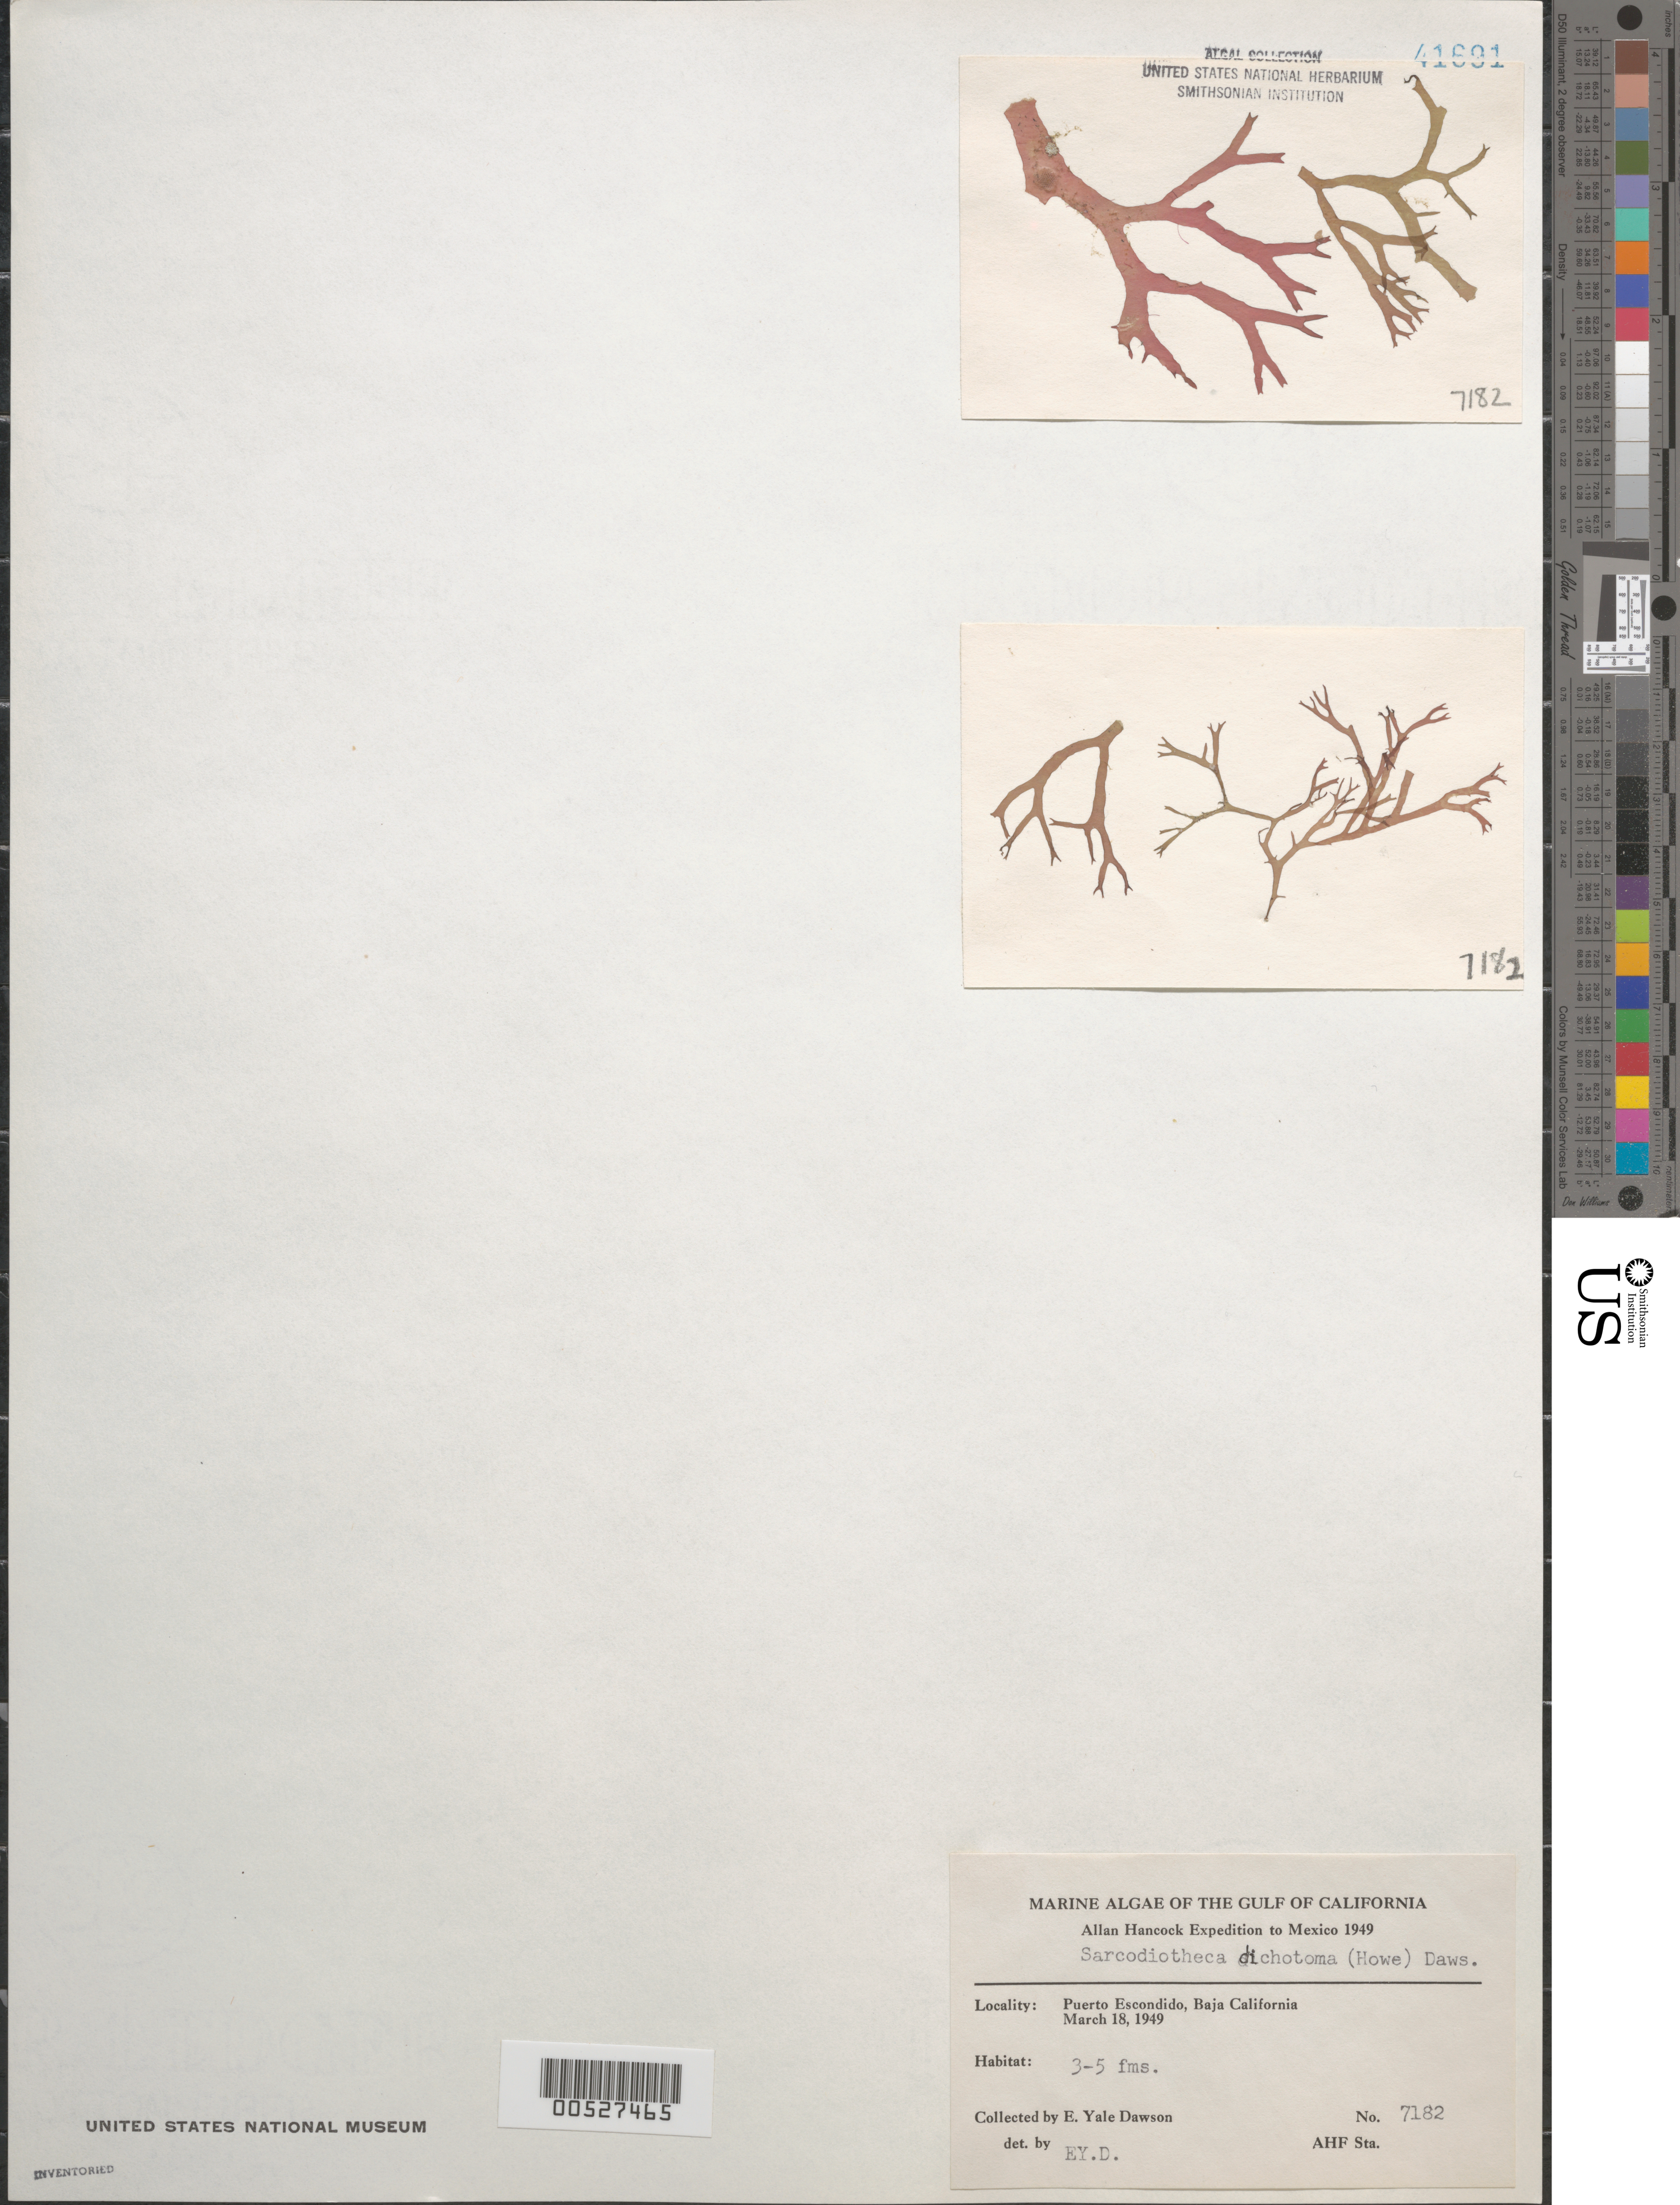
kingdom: Plantae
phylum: Rhodophyta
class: Florideophyceae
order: Gigartinales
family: Solieriaceae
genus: Sarcodiotheca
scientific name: Sarcodiotheca dichotoma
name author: (M. Howe) E.Y. Dawson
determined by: Dawson, E. Y.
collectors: E. Y. Dawson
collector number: EYD 7182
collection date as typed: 18 Mar 1949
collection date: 1949-03-18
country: Mexico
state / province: Baja California Sur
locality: Puerto Escondido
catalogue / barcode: US 41691